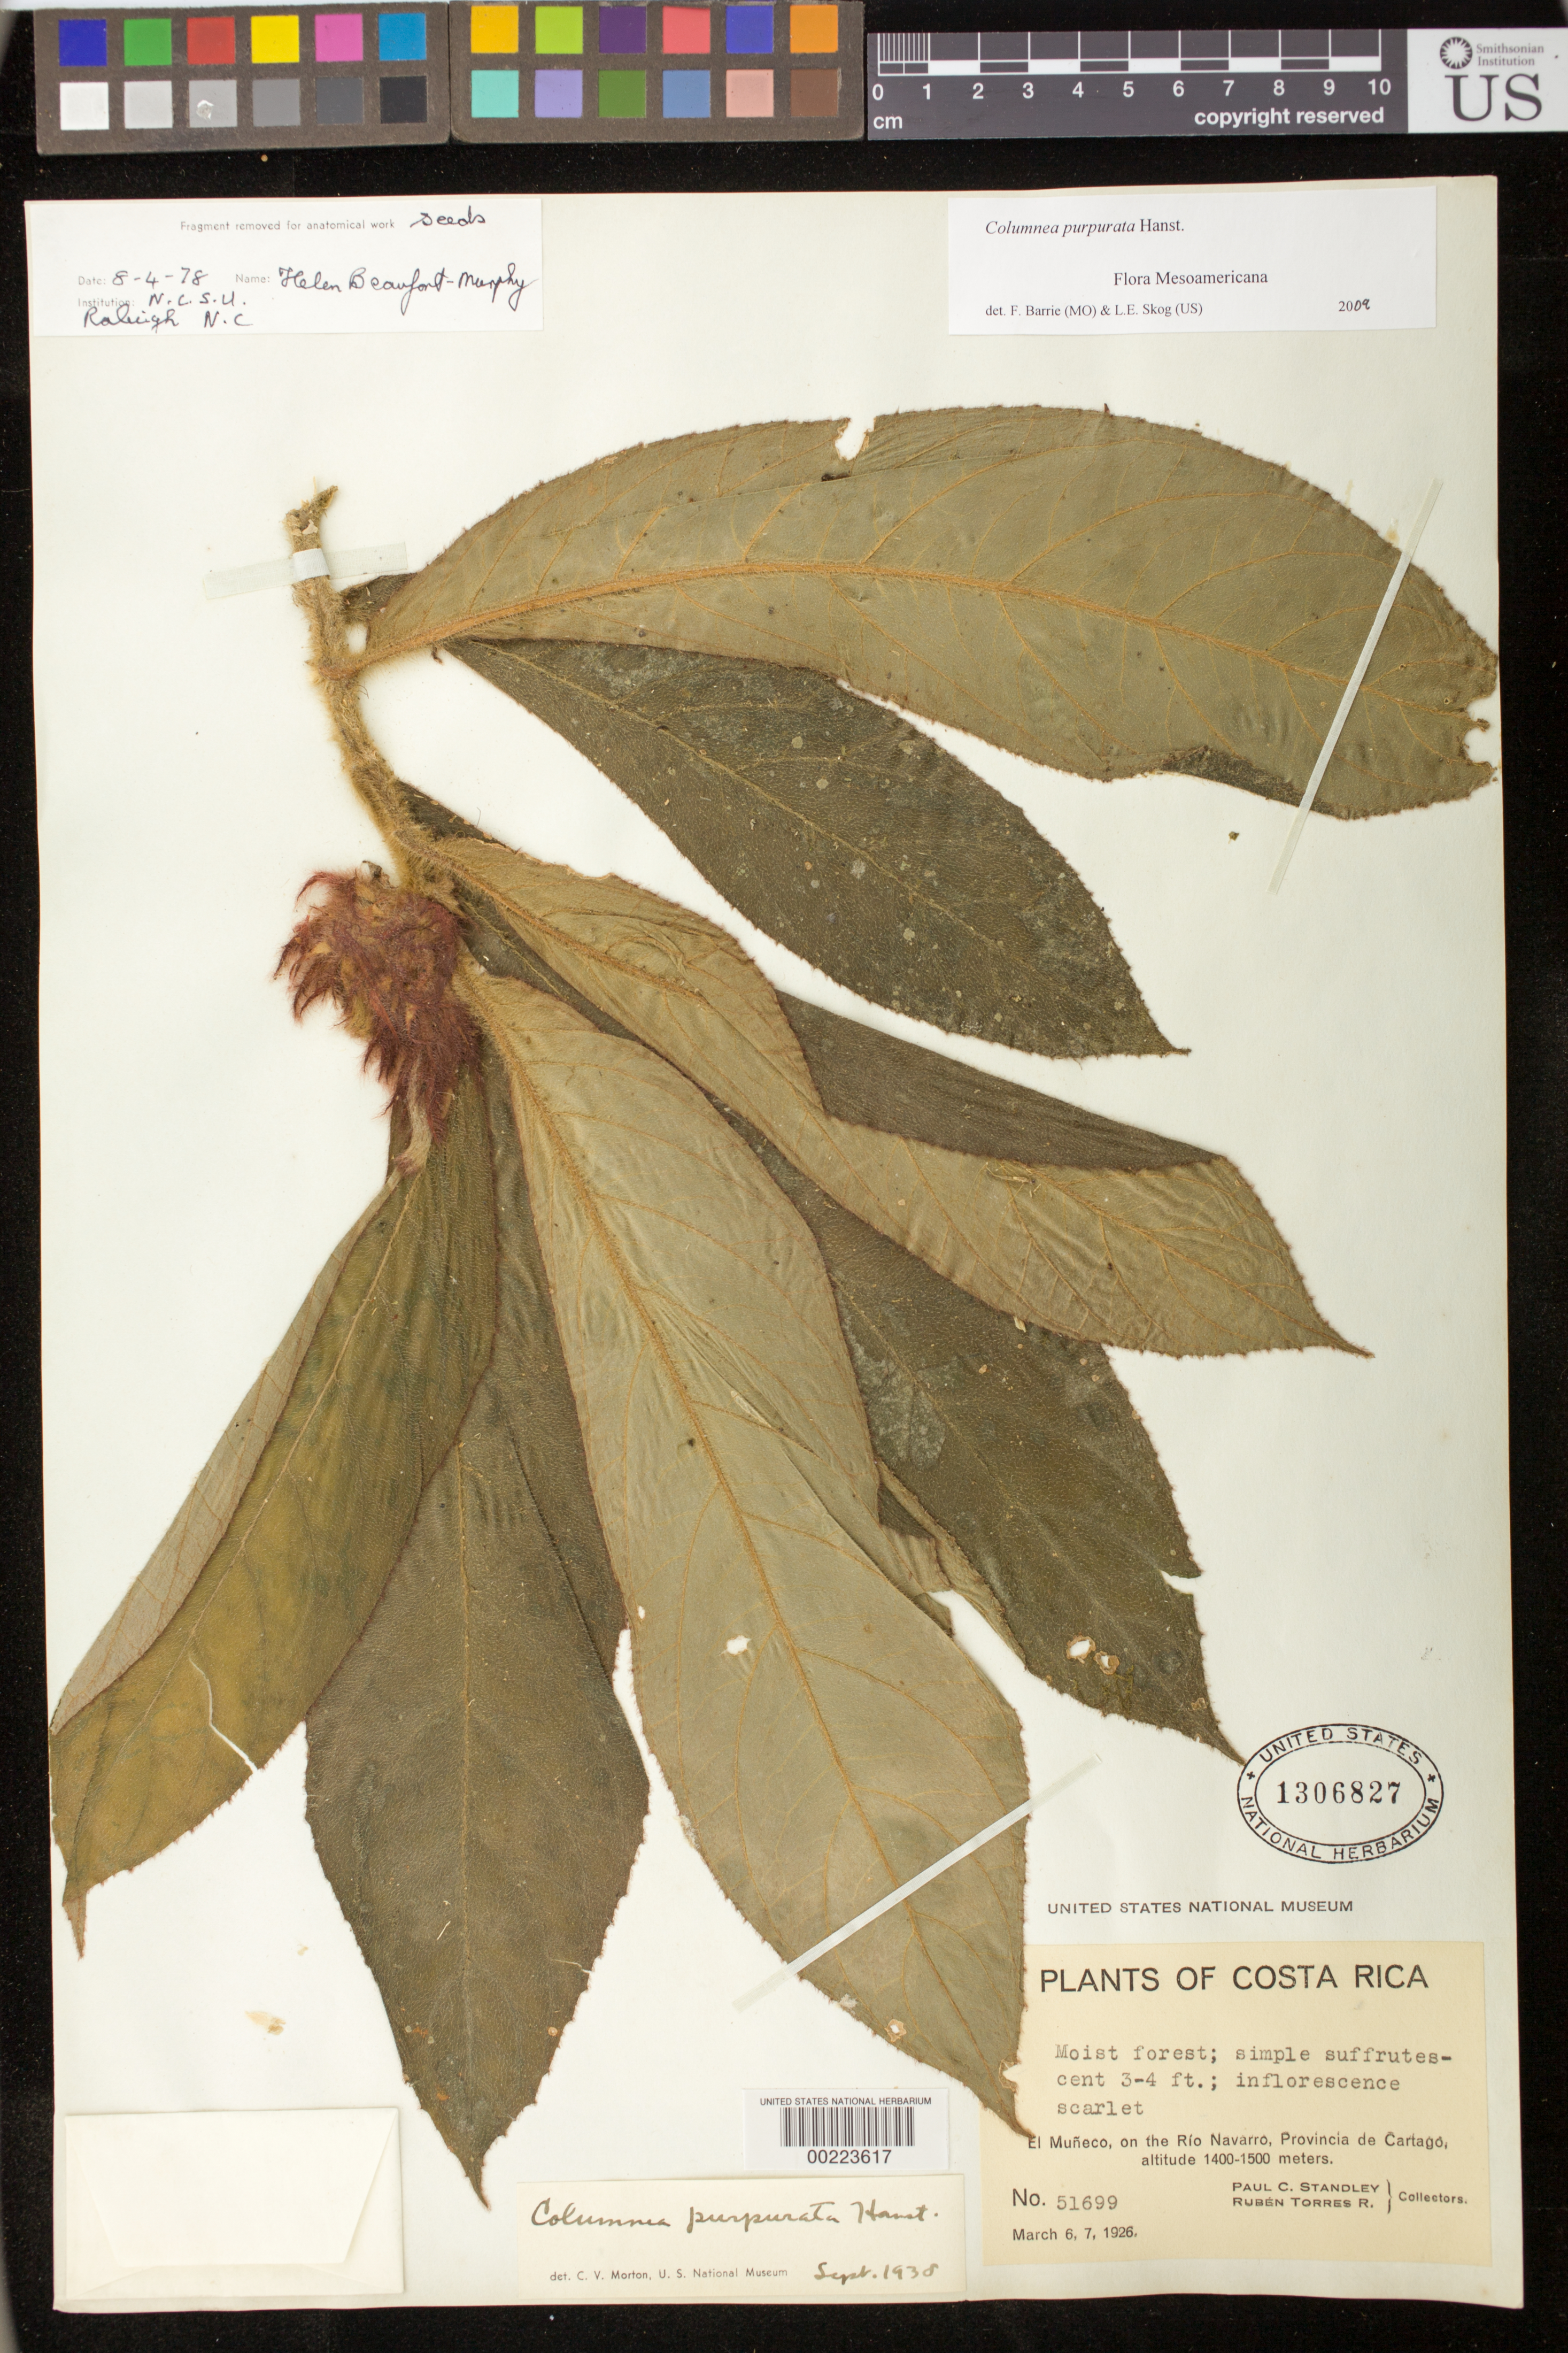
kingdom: Plantae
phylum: Tracheophyta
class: Magnoliopsida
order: Lamiales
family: Gesneriaceae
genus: Columnea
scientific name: Columnea purpurata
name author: Hanst.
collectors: P. C. Standley & R. Torres R.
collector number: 51699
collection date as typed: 6-7 Mar 1926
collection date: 1926-03-06/1926-03-07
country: Costa Rica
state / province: Cartago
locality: El Muneco, on the Rio Navarro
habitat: Moist forest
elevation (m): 1400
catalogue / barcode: US 1306827